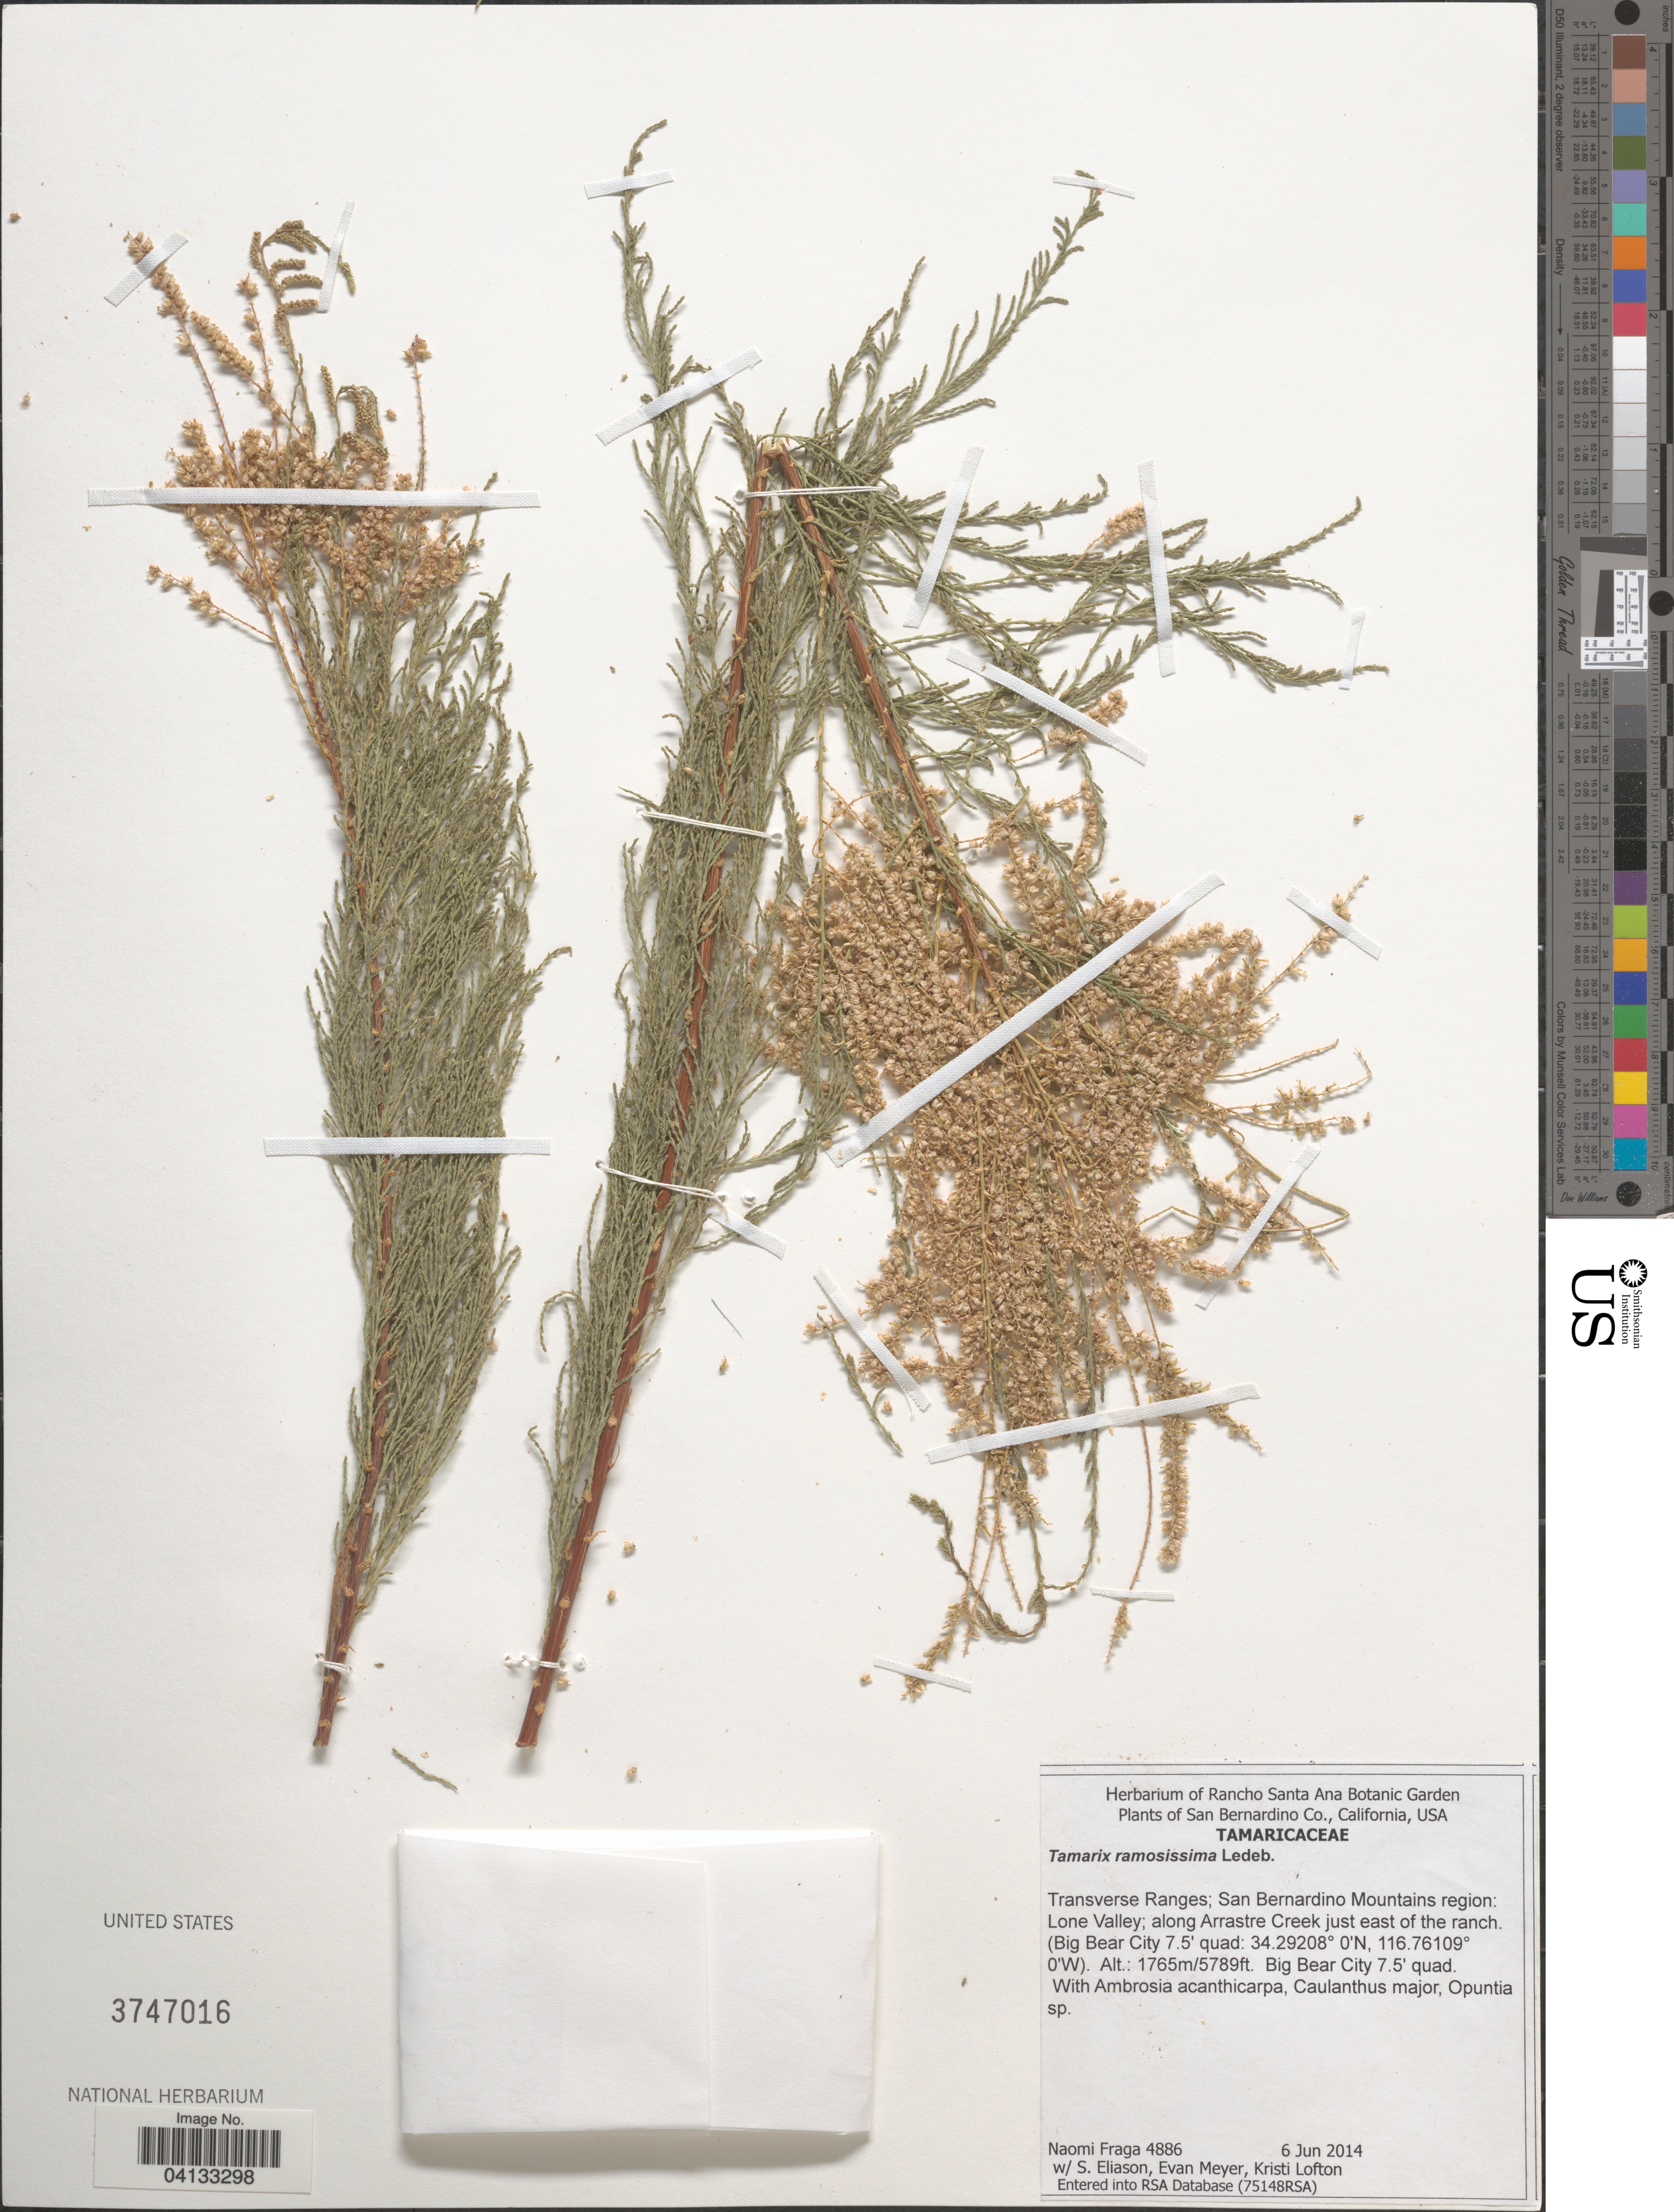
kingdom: Plantae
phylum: Tracheophyta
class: Magnoliopsida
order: Caryophyllales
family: Tamaricaceae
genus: Tamarix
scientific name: Tamarix ramosissima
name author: Ledeb.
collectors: N. Fraga, S. Eliason, E. Meyer & K. Lofton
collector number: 4886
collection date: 2014-06-06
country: United States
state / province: California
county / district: San Bernardino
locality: San Bernardino Co. Transverse Ranges; San Bernardino Mountains region: Lone Valley; along Arrastre Creek just east of the ranch. (Big Bear City 7.5' quad).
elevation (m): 1765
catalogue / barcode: US 3747016